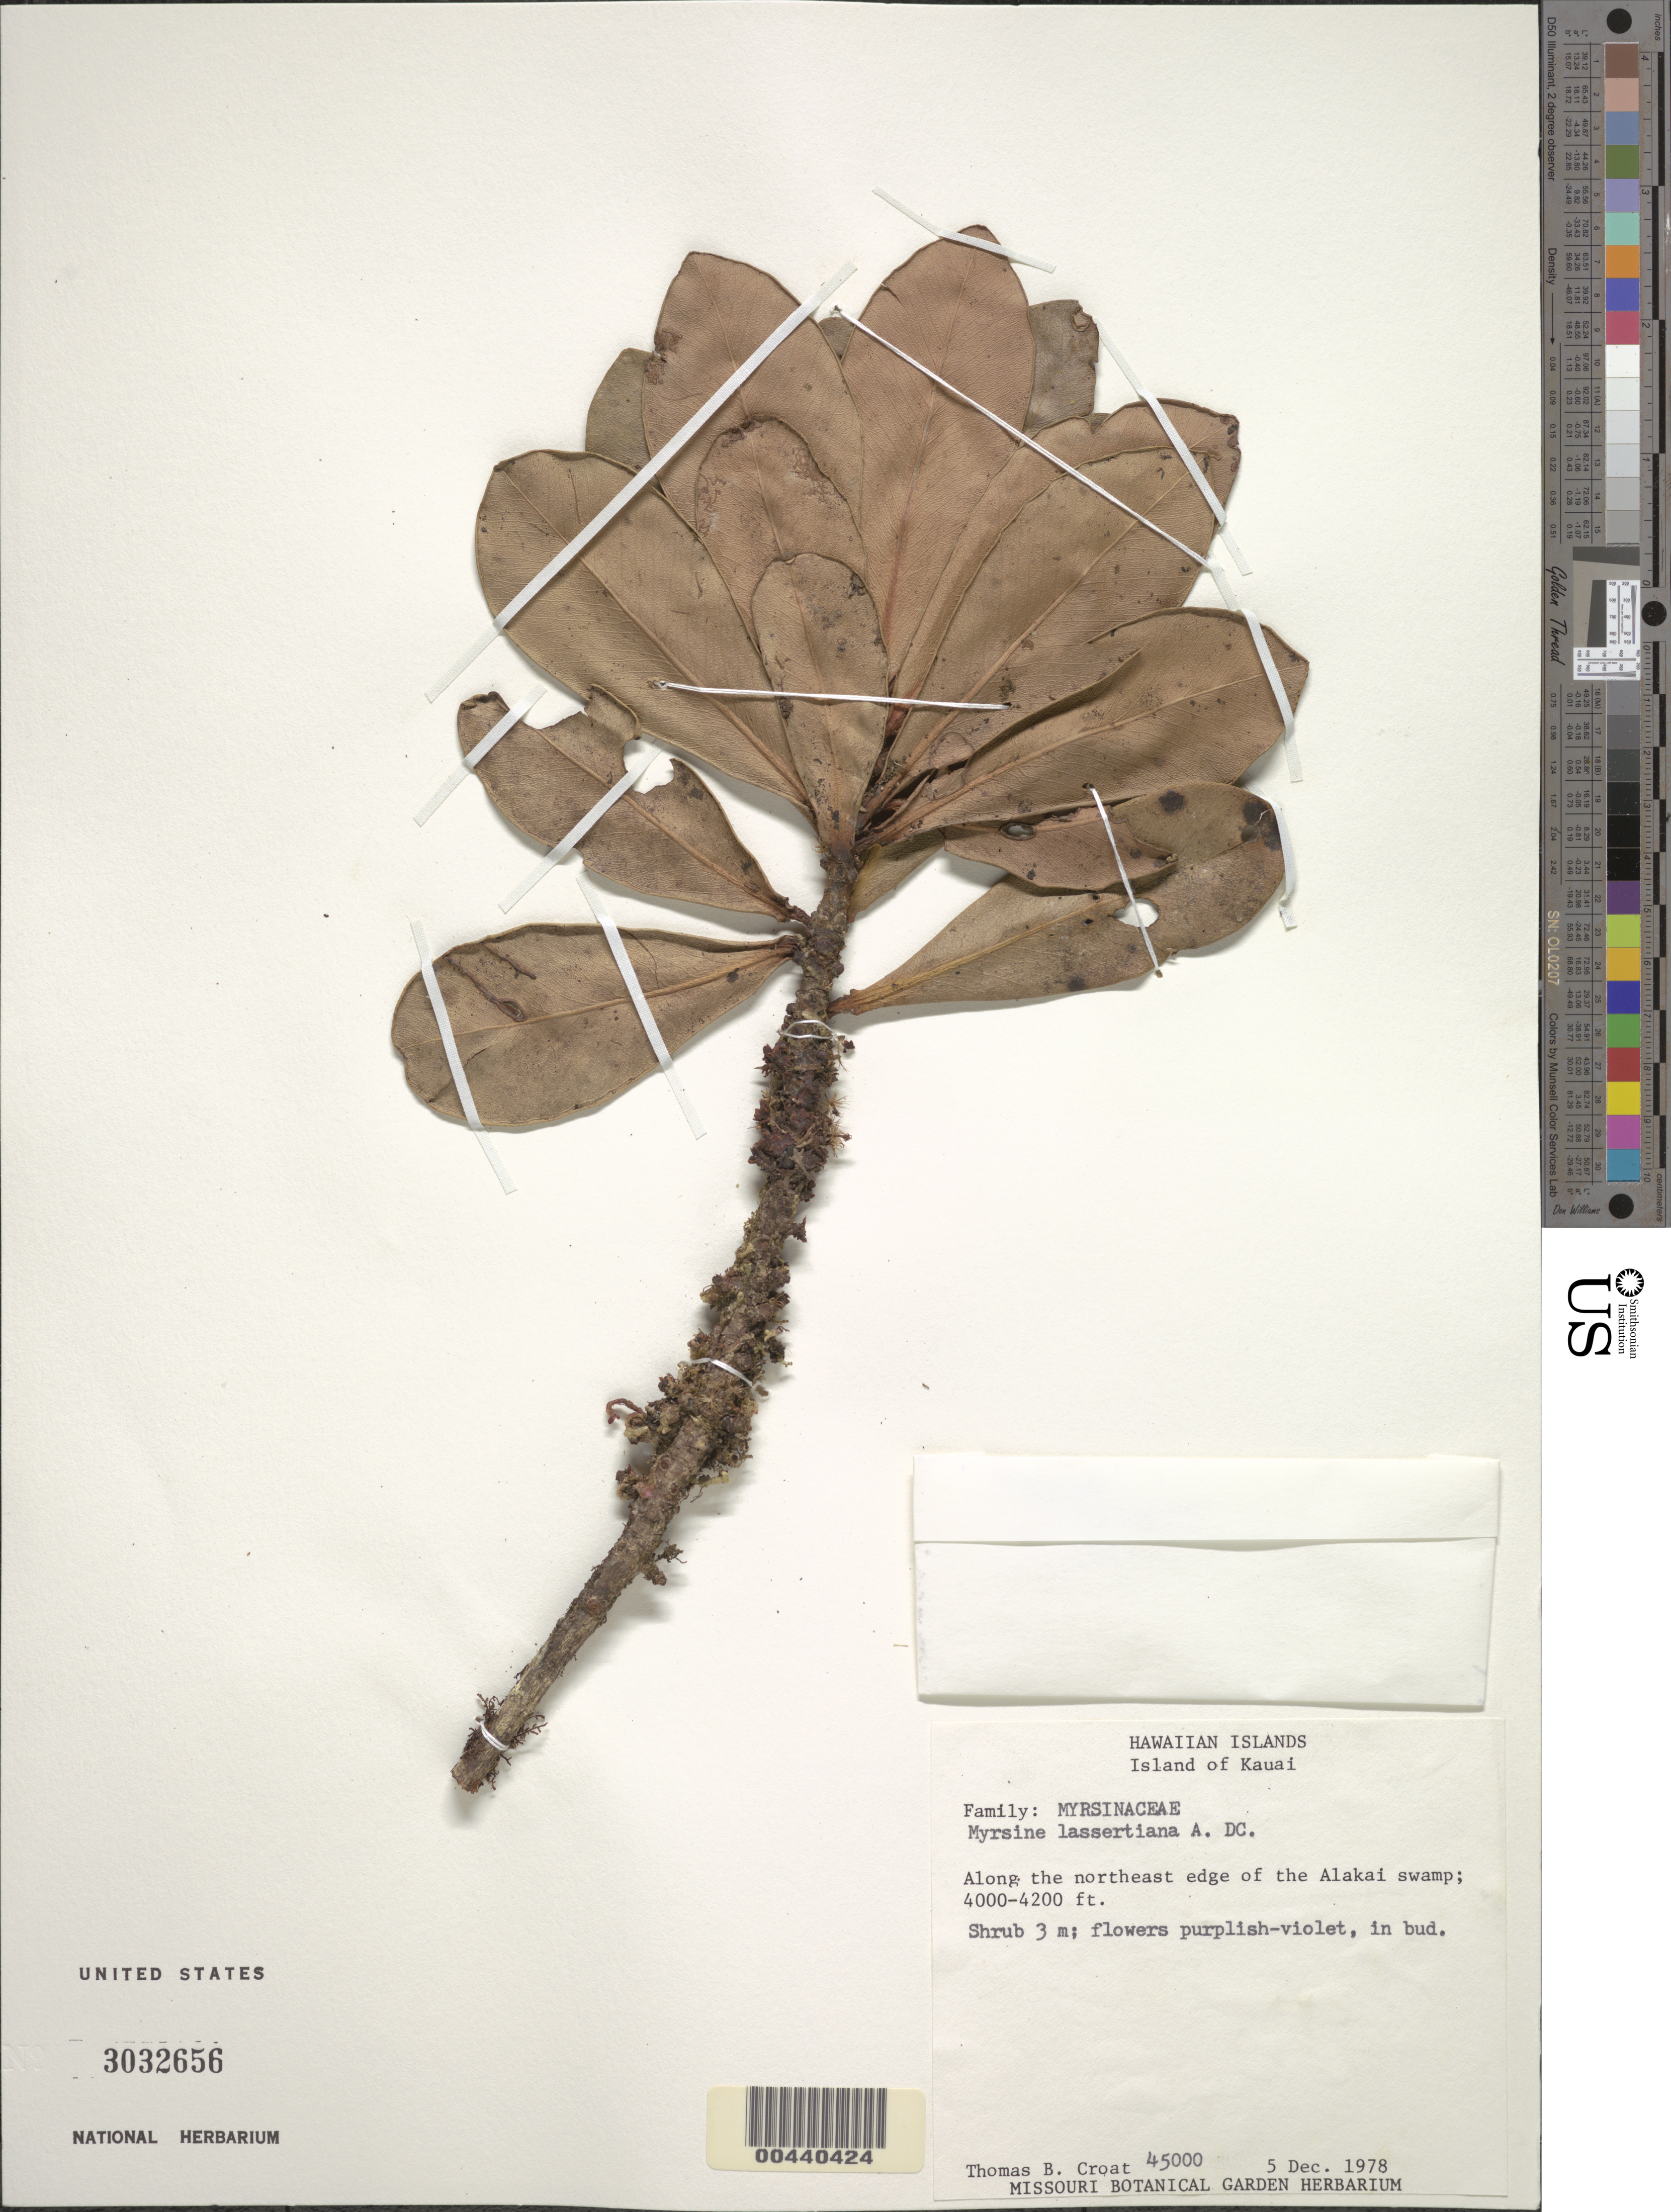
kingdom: Plantae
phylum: Tracheophyta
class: Magnoliopsida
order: Ericales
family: Primulaceae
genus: Myrsine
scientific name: Myrsine lessertiana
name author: A. DC.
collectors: T. B. Croat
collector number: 45000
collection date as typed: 5 Dec 1978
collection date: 1978-12-05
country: United States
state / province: Hawaii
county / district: Kauai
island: Kaua'i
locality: Along the NE edge of the Alakai Swamp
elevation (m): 1219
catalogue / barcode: US 3032656